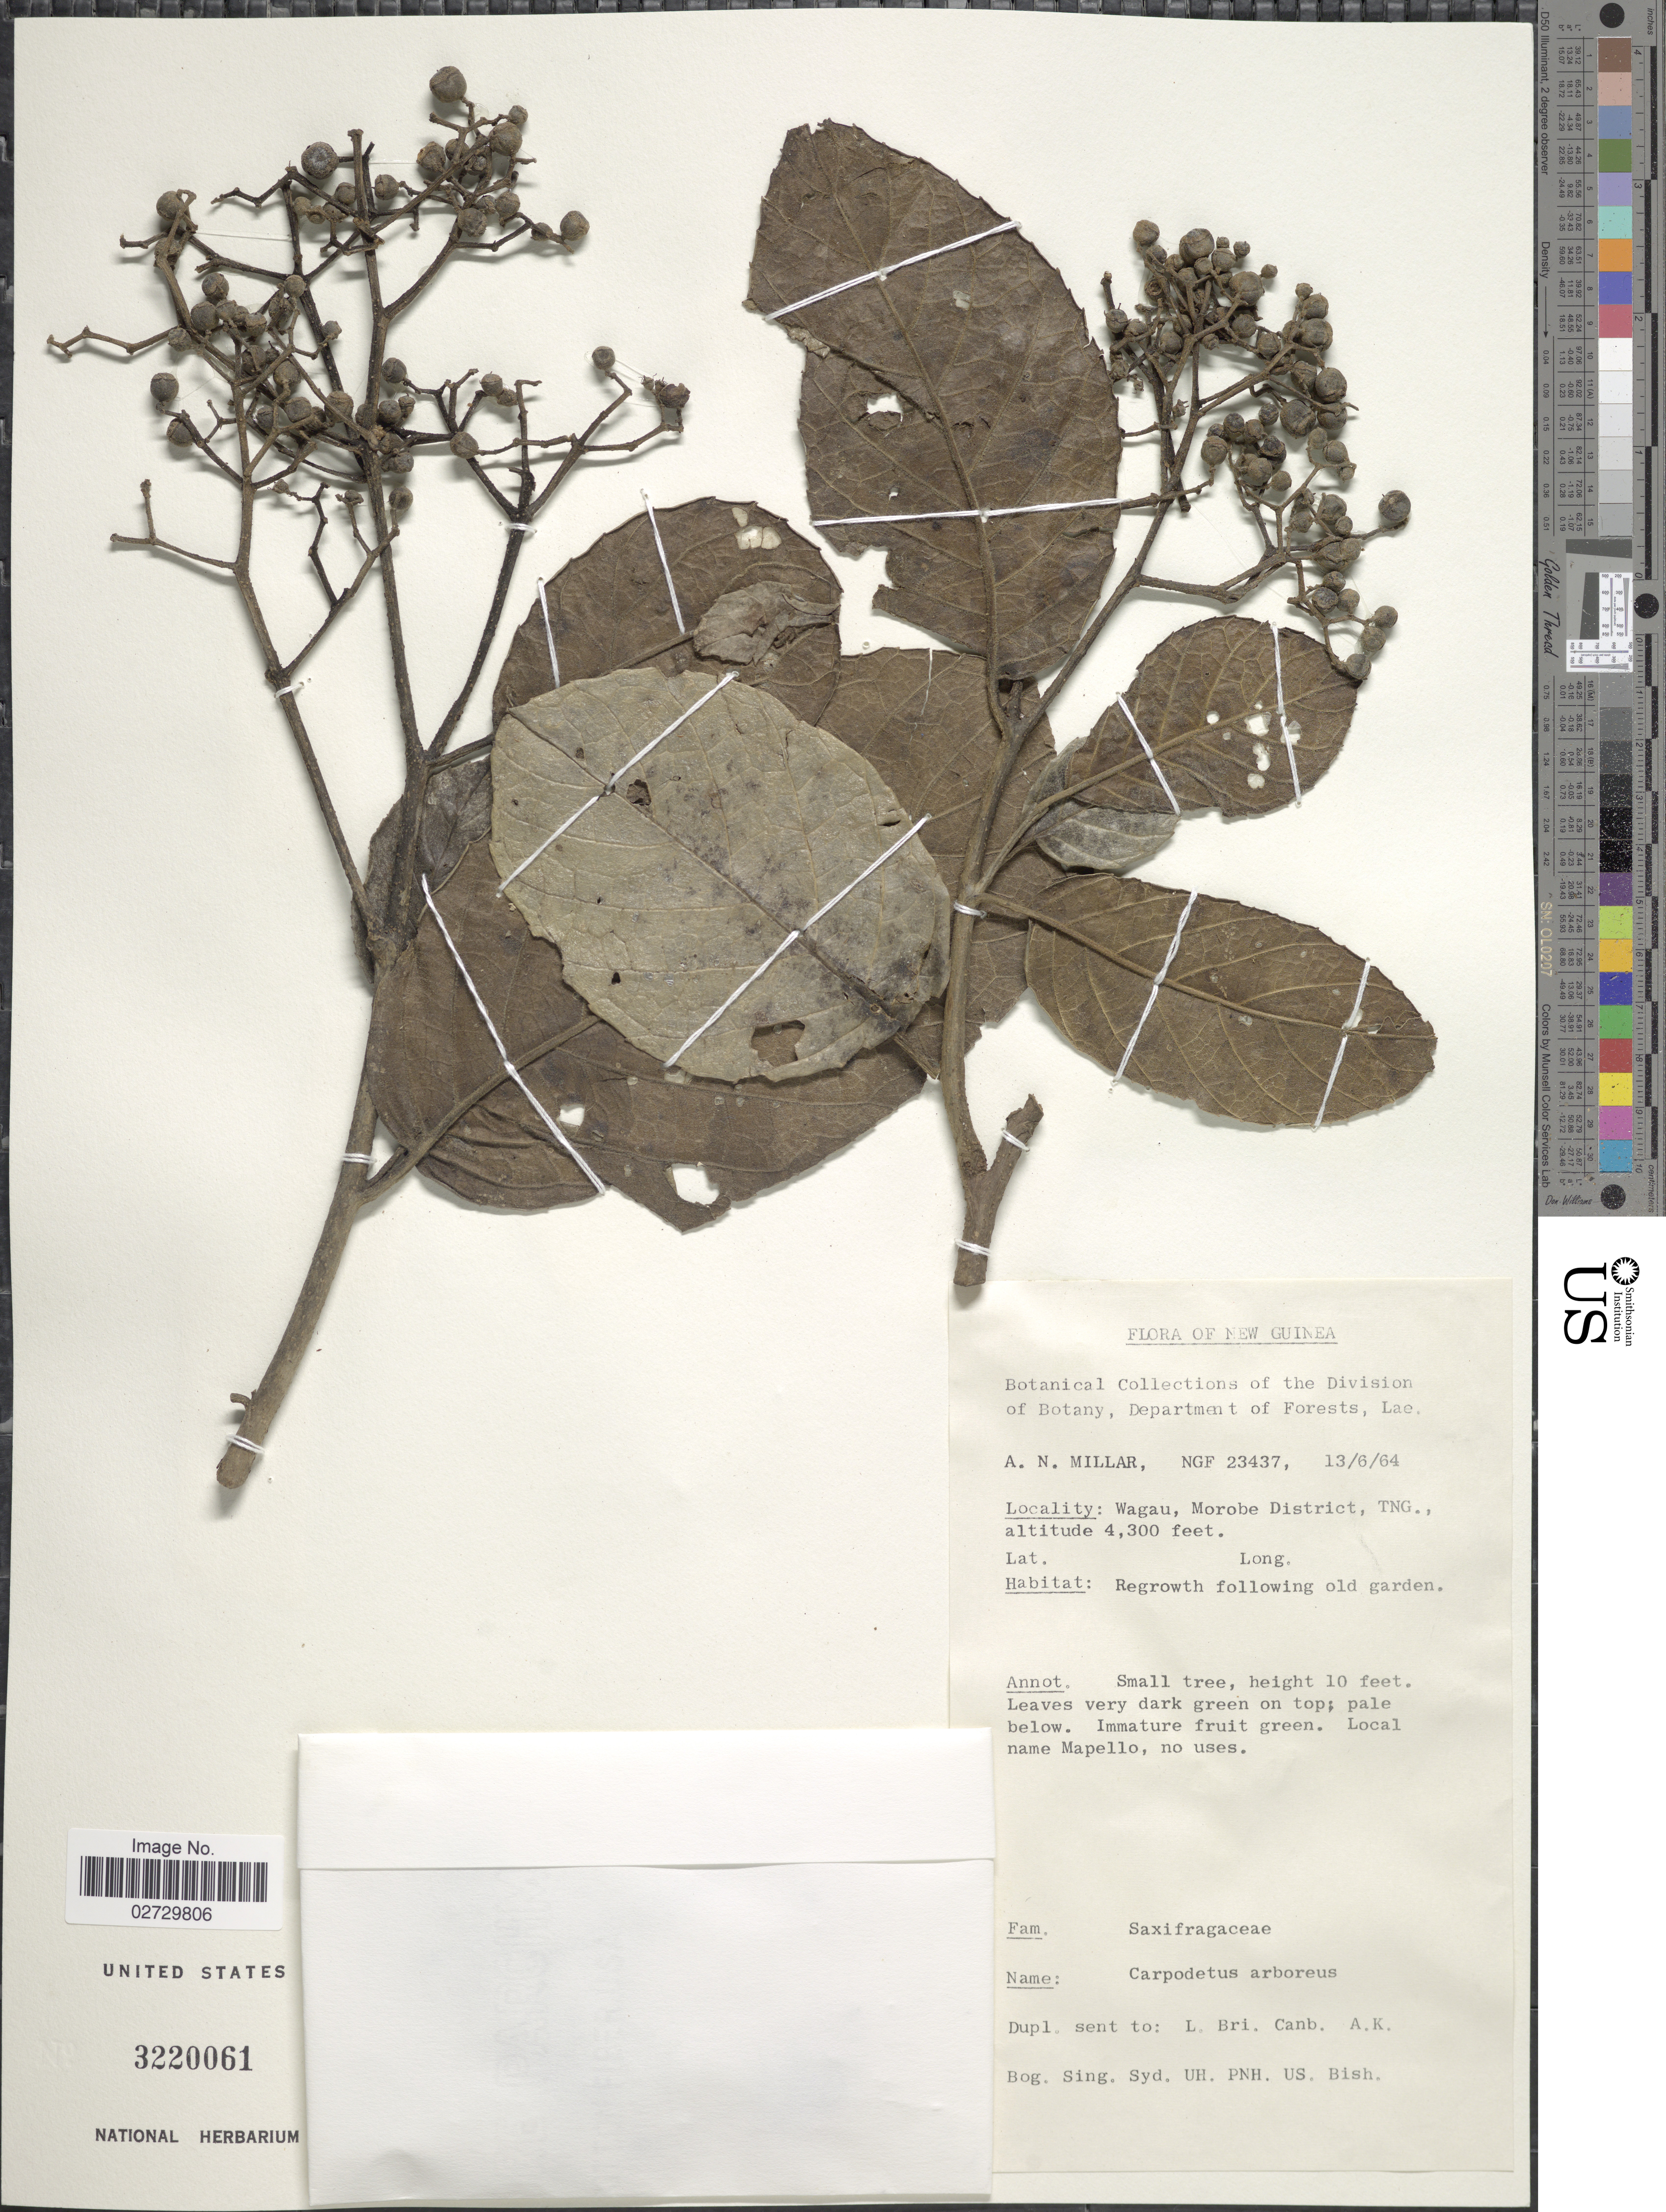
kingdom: Plantae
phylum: Tracheophyta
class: Magnoliopsida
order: Asterales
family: Rousseaceae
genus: Carpodetus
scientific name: Carpodetus arboreus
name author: Schltr.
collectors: A. Millar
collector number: NGF 23437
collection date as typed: Transcribed d/m/y: 13/6/64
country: Papua New Guinea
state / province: Morobe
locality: Wagau, Morobe District, TNG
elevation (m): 1311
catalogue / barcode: US 3220061